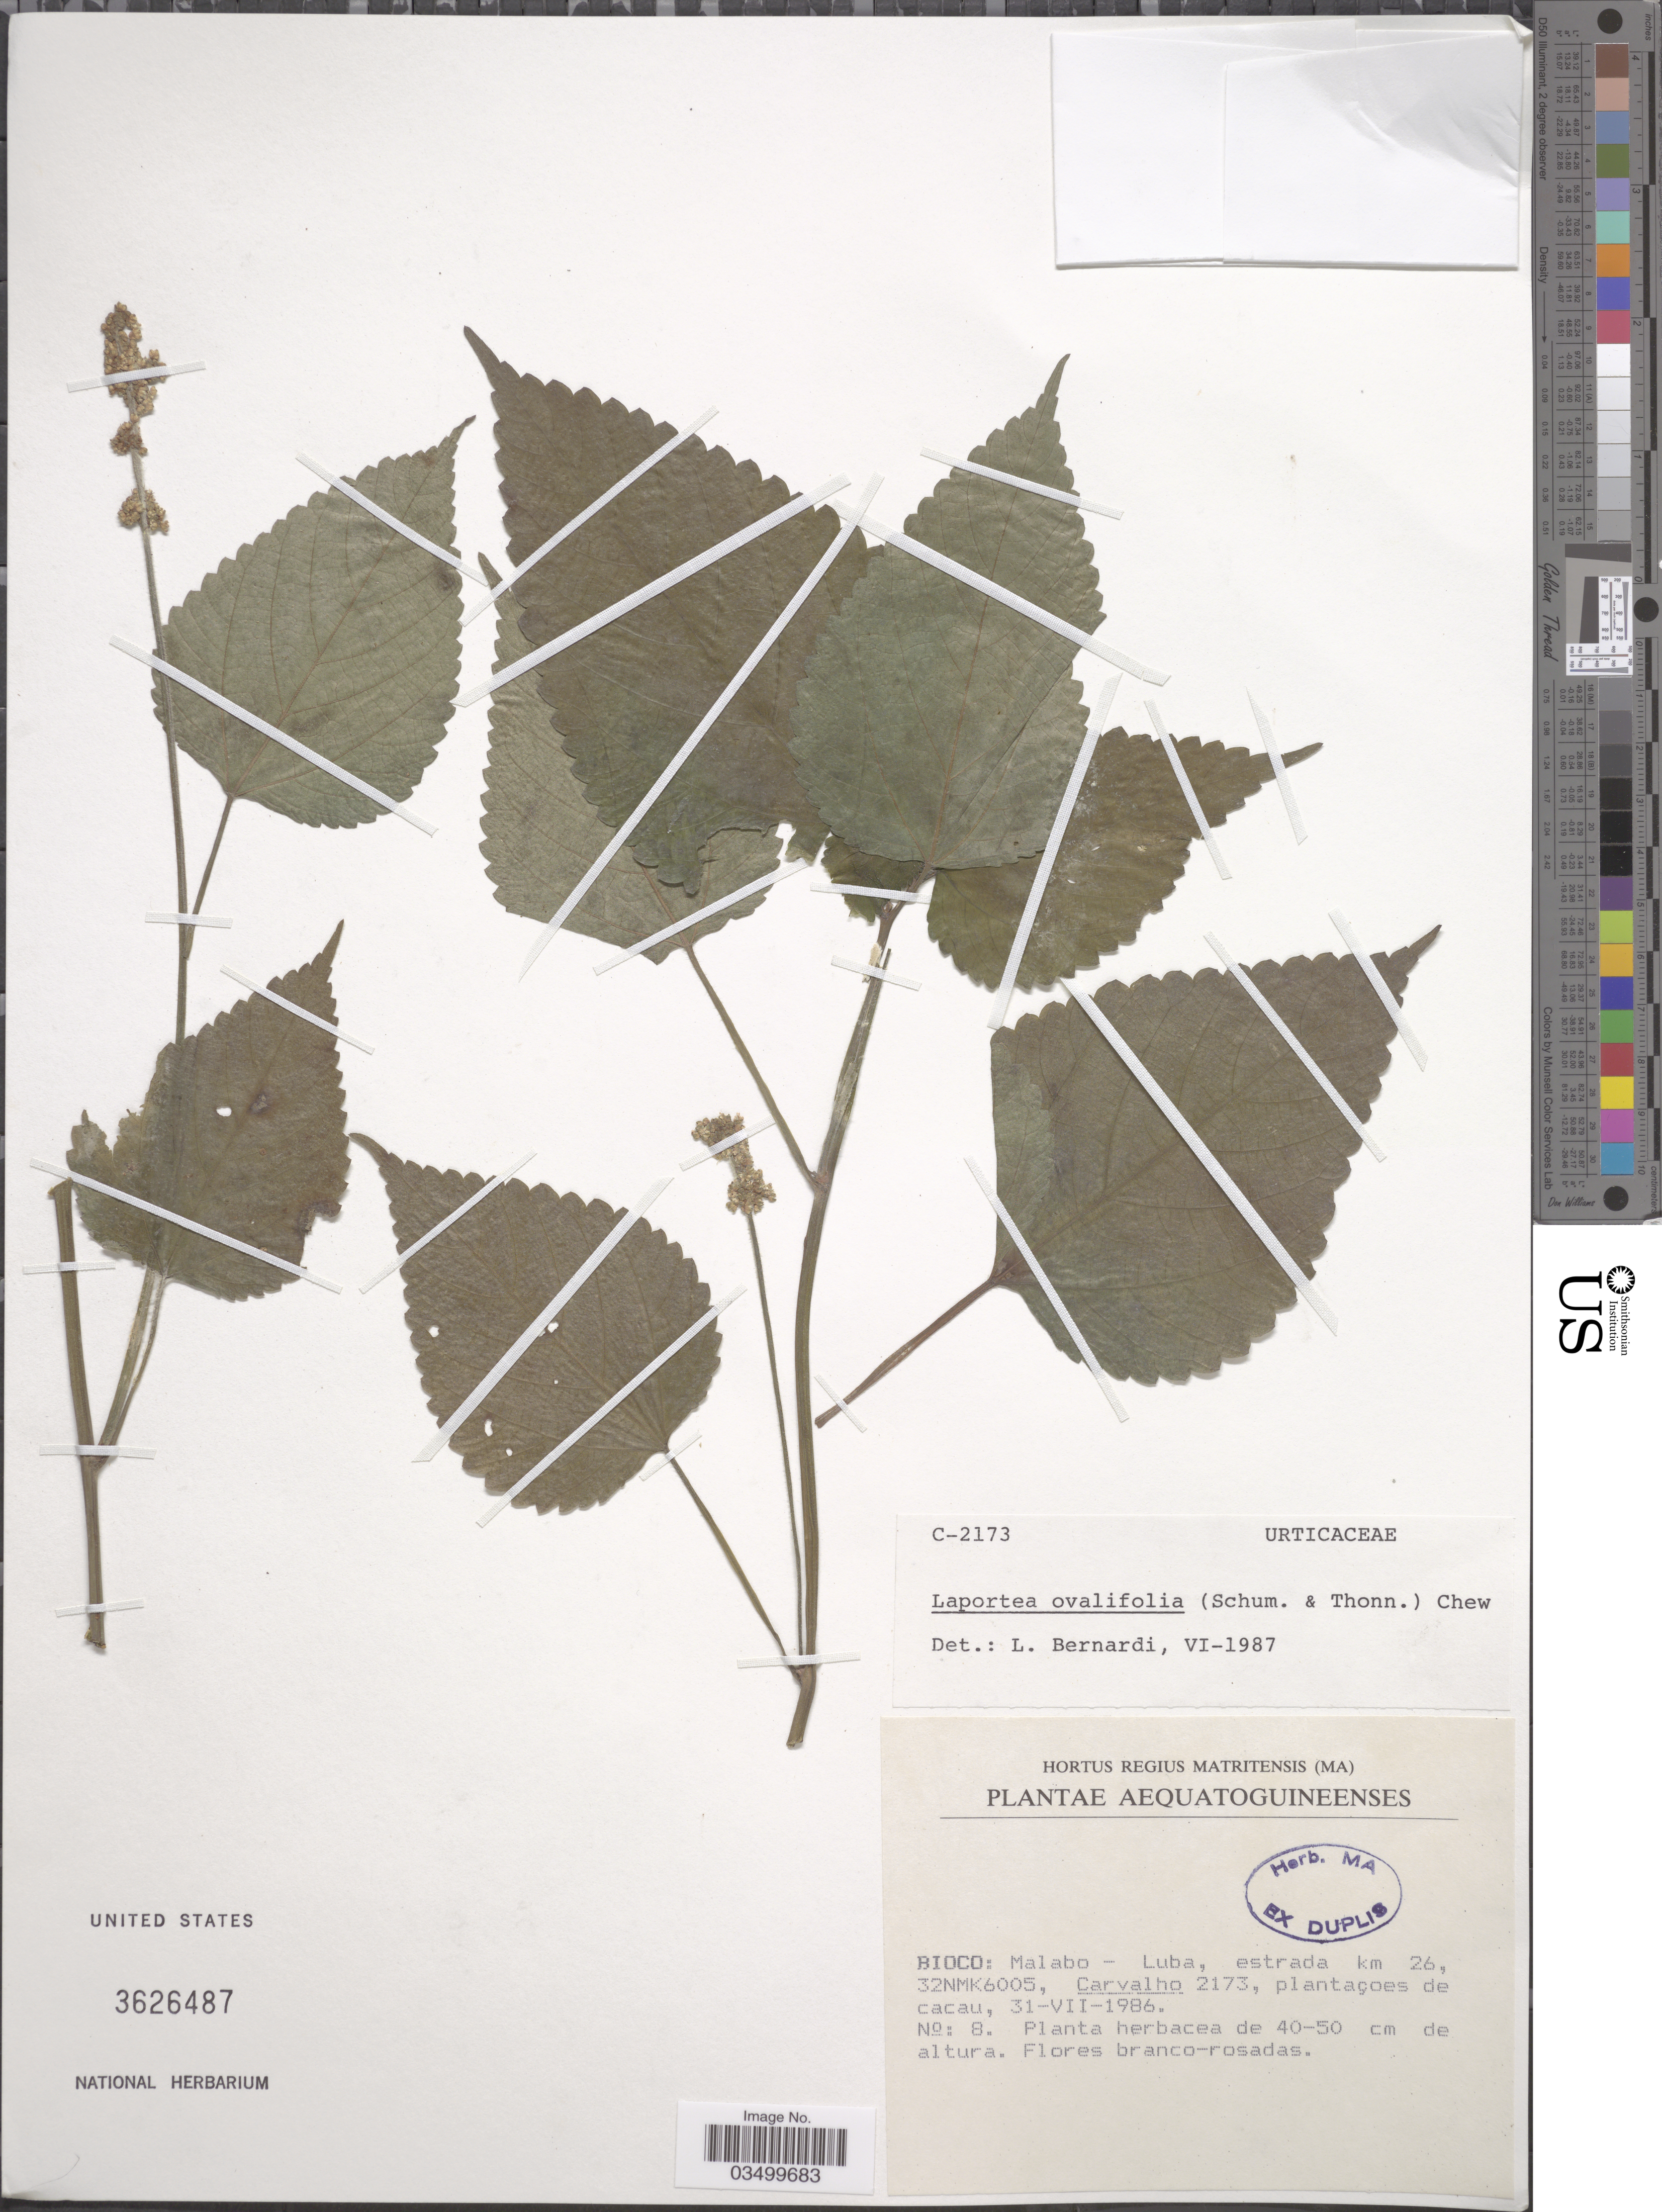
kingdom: Plantae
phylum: Tracheophyta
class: Magnoliopsida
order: Rosales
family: Urticaceae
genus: Laportea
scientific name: Laportea ovalifolia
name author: (Schum. & Thonn.) Chew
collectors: Carvalho, --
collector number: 2173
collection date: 1986-07-31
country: Equatorial Guinea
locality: Aequatoguineenses. Bioco: Malabo - Luba, estrada km 26, 32NMK6005.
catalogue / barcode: US 3626487